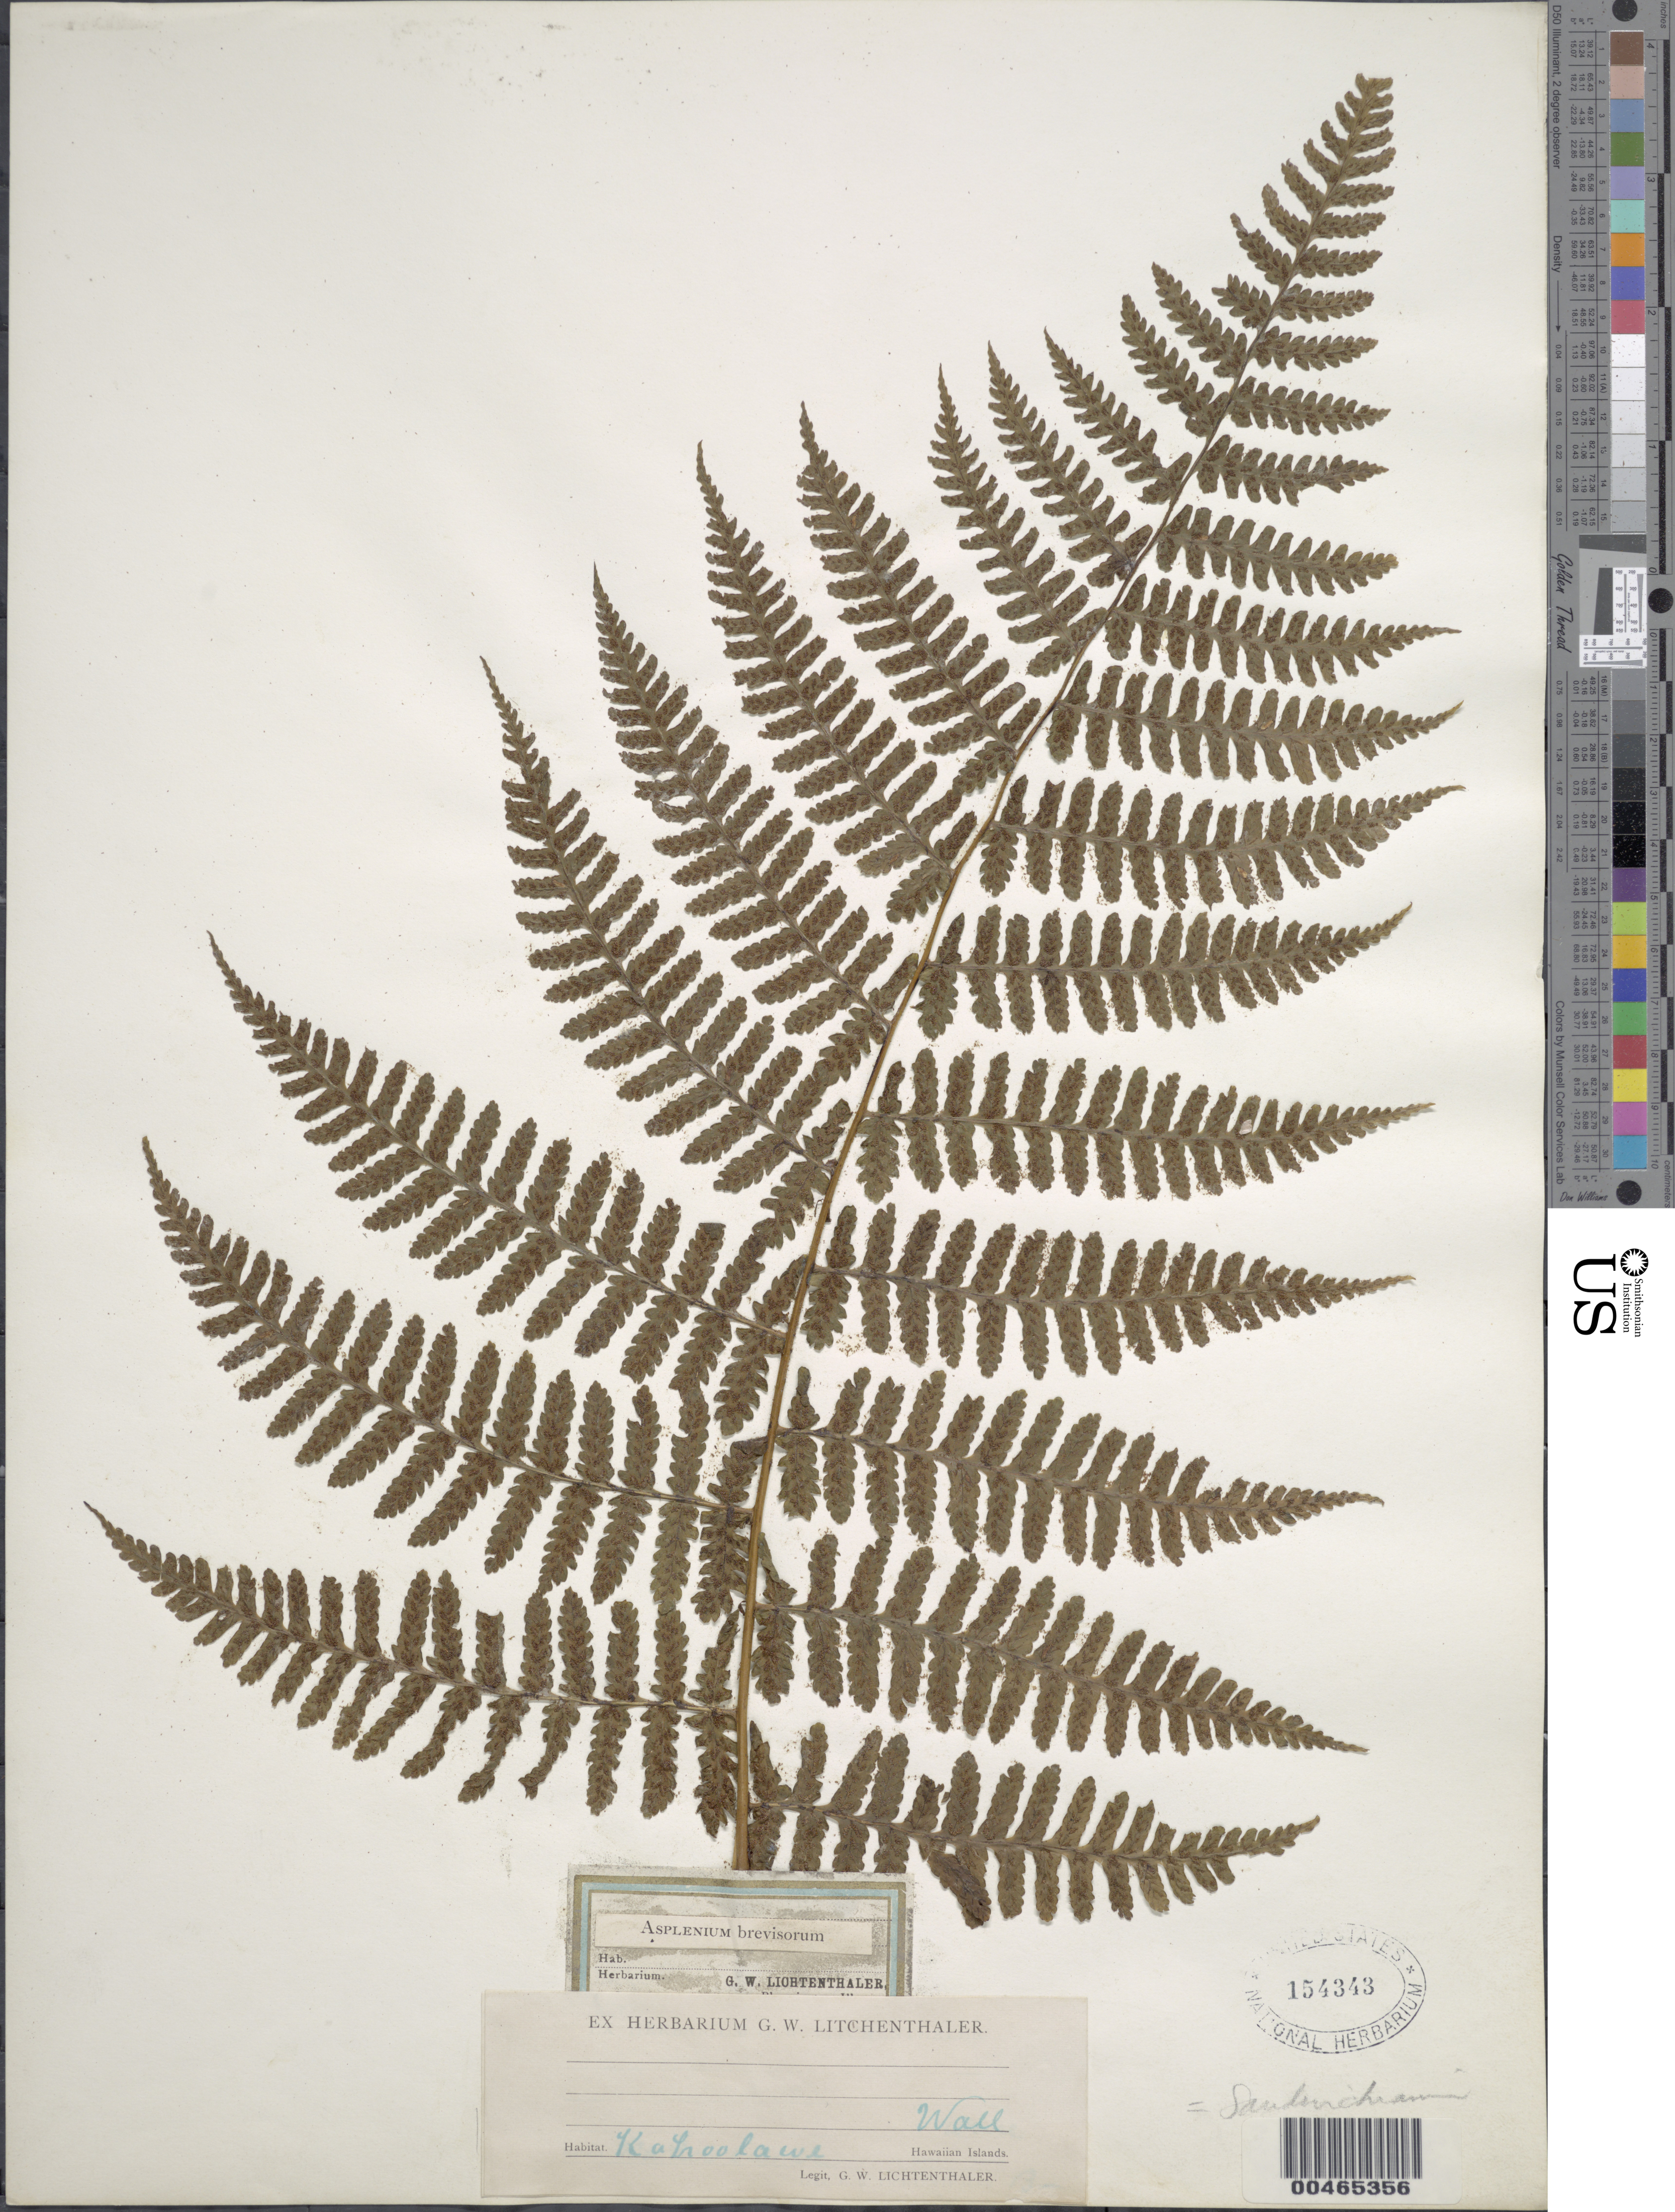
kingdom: Plantae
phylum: Tracheophyta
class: Polypodiopsida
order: Polypodiales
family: Athyriaceae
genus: Diplazium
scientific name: Diplazium sandwichianum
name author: (C. Presl) Diels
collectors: G. Lichtenthaler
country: United States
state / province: Hawaii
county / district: Maui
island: Kaho'olawe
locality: Kahoolawe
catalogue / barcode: US 154343